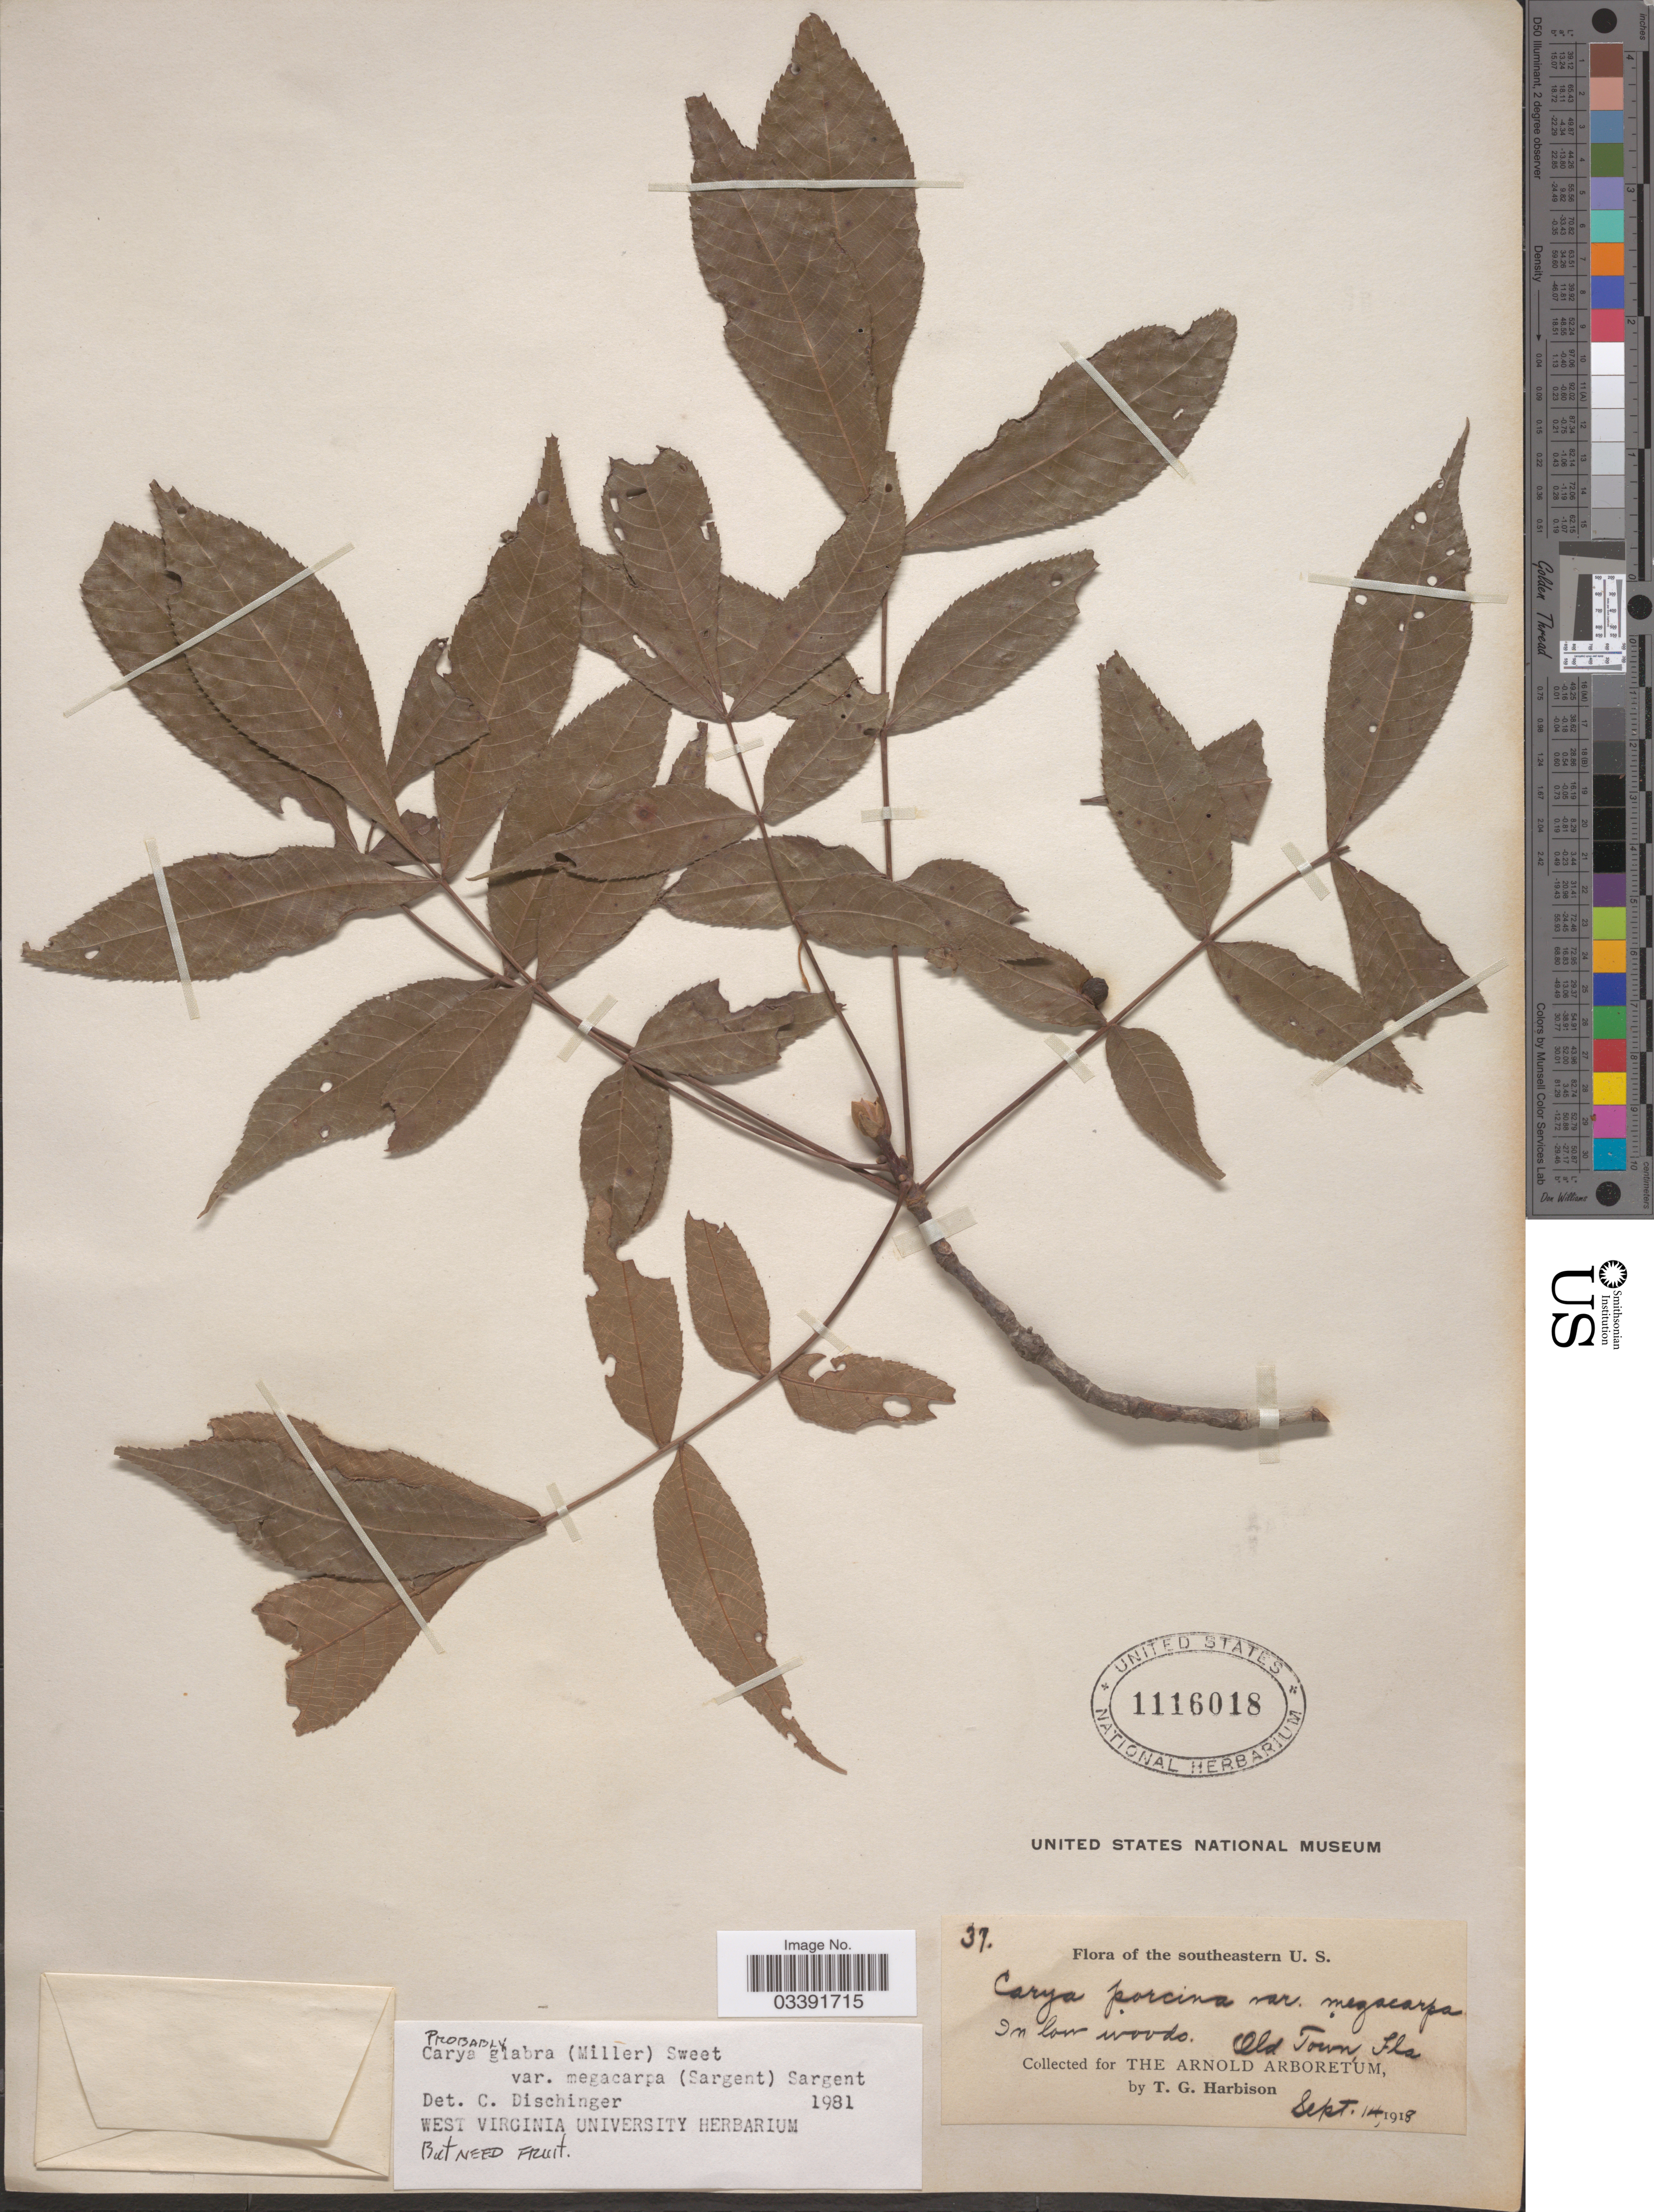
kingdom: Plantae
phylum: Tracheophyta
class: Magnoliopsida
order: Fagales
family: Juglandaceae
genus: Carya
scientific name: Carya glabra var. megacarpa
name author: (Sarg.) Sarg.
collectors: T. Harbison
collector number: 37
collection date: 1918-09-14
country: United States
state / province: Florida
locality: Old Town.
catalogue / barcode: US 1116018